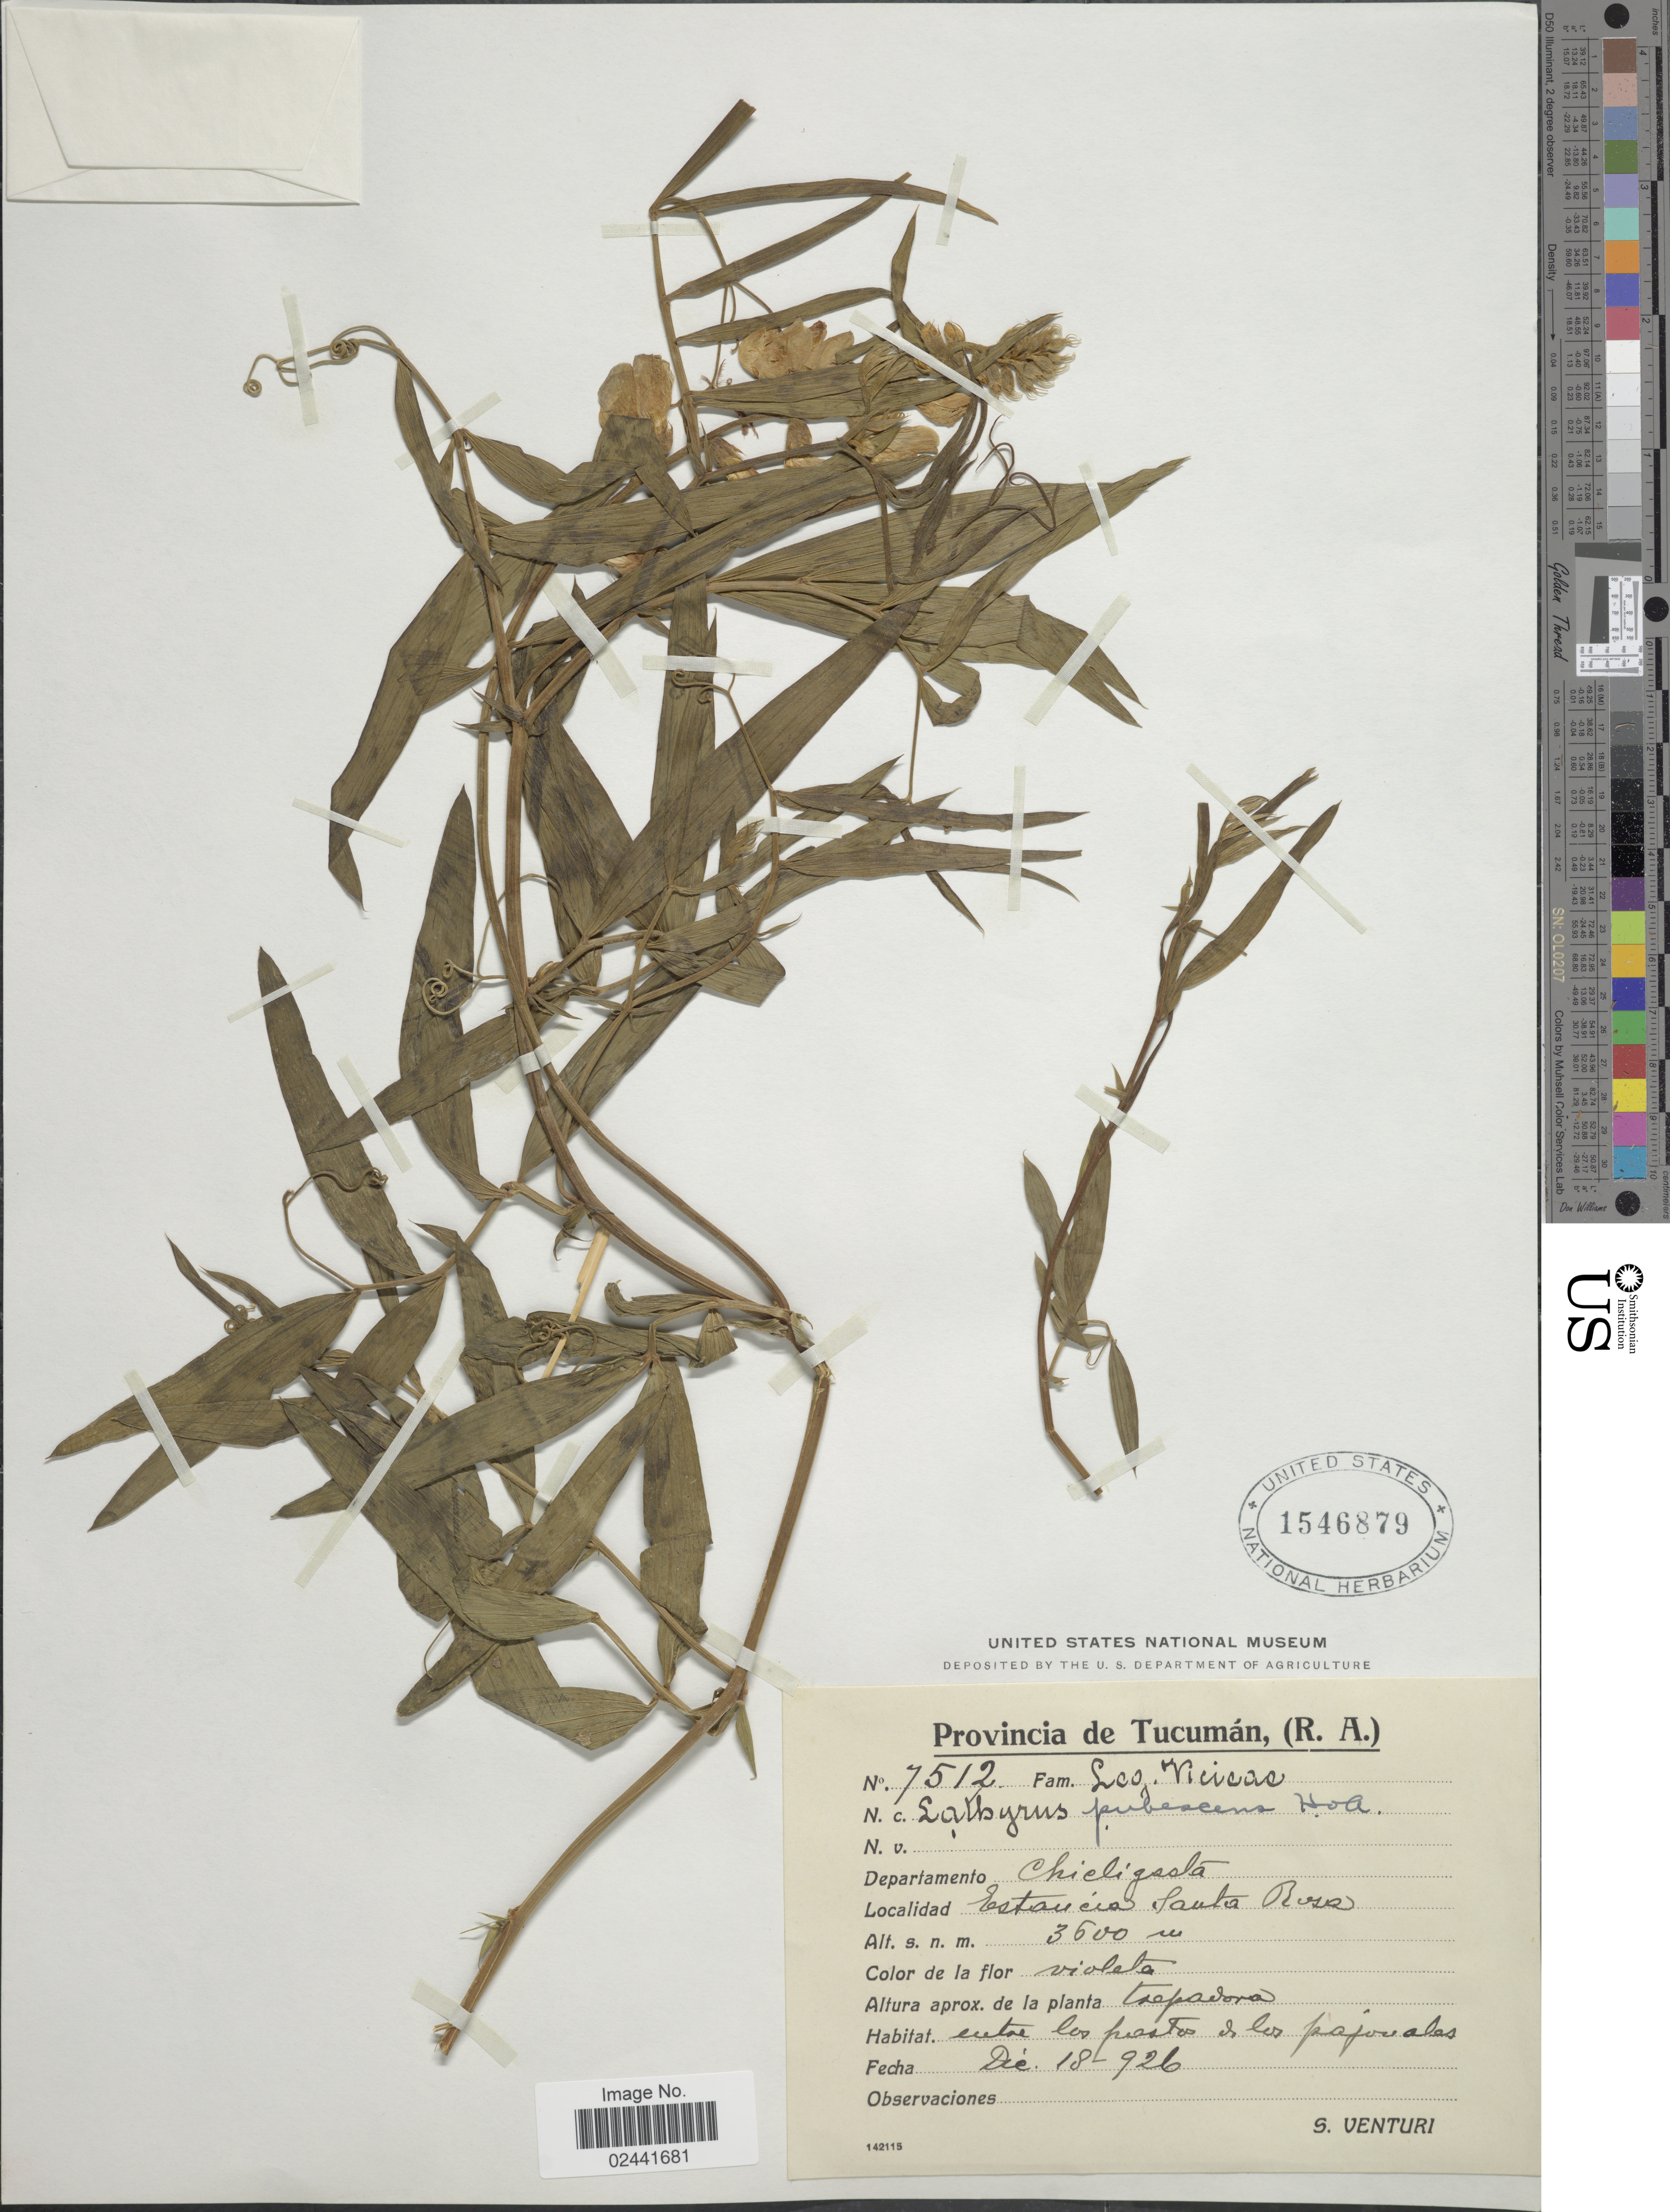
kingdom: Plantae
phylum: Tracheophyta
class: Magnoliopsida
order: Fabales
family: Fabaceae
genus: Lathyrus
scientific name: Lathyrus pubescens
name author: Hook. & Arn.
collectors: S. Venturi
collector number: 7512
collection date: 1926-12-18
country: Argentina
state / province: Tucuman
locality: Departamento Chicligasta, Estancia Santa Rosa.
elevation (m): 3600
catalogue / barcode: US 1546879